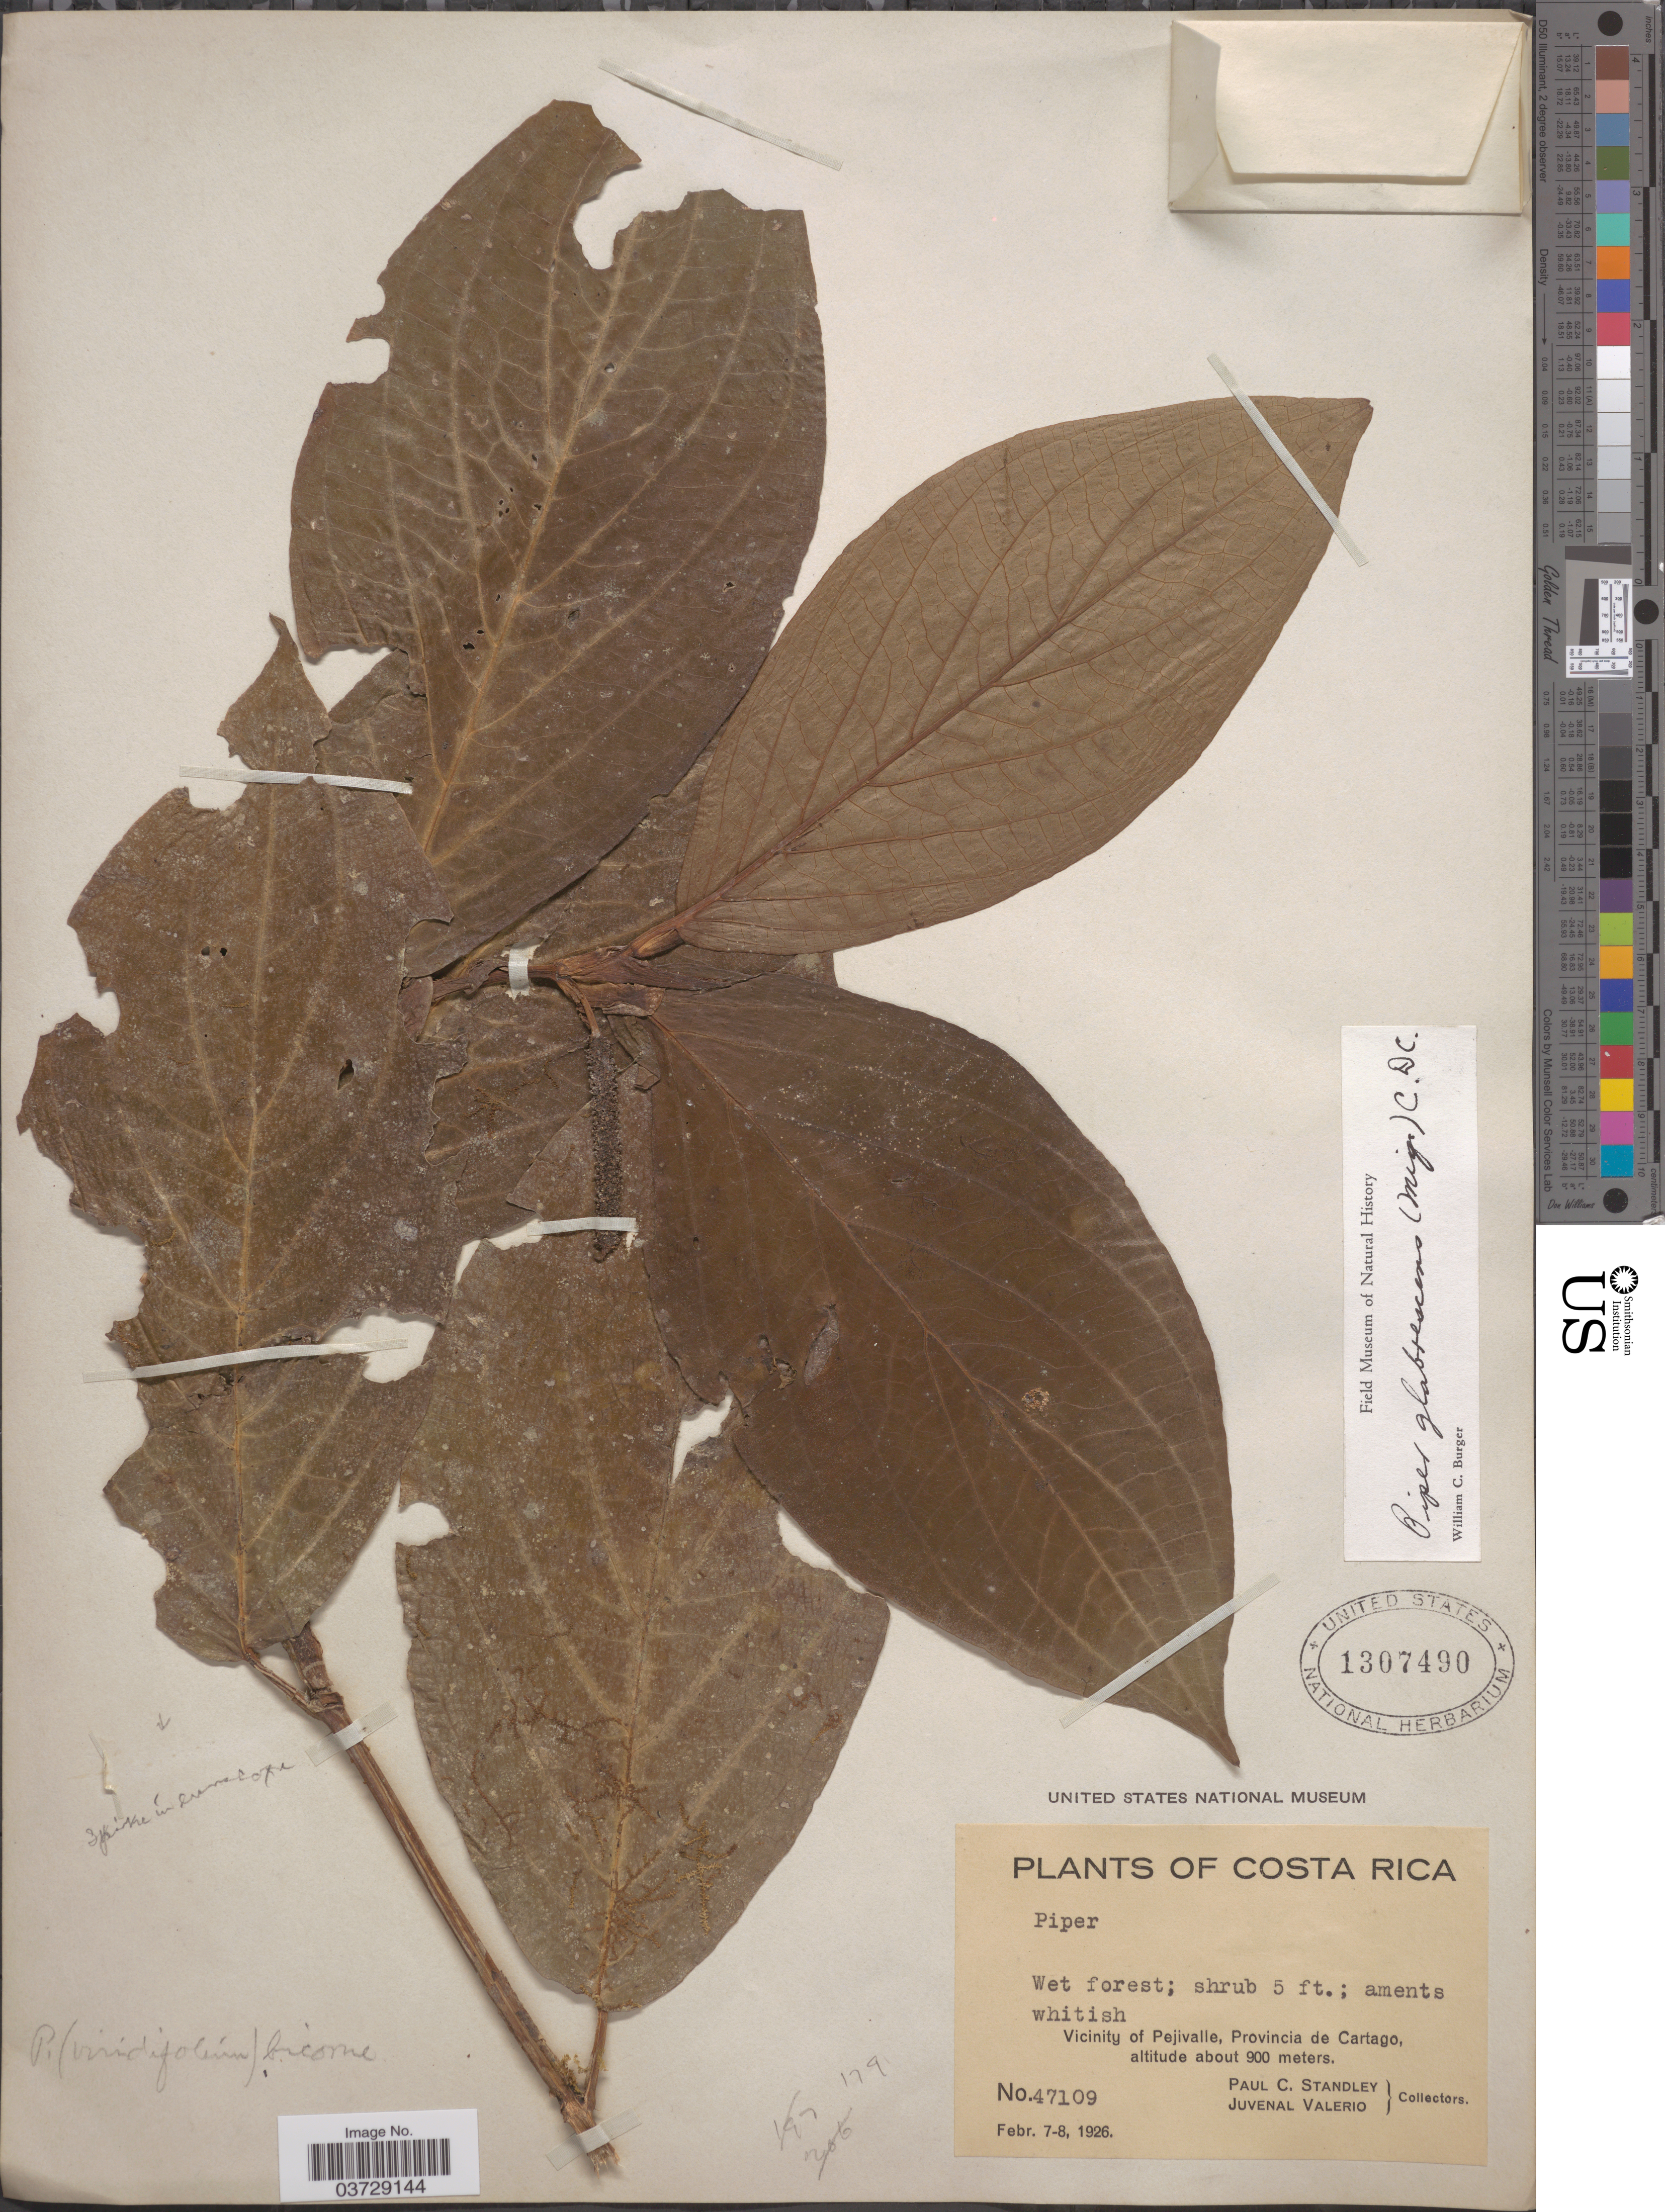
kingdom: Plantae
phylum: Tracheophyta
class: Magnoliopsida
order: Piperales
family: Piperaceae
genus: Piper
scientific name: Piper glabrescens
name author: (Miq.) C. DC.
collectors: P. C. Standley & J. Valerio R.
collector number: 47109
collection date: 1926-02-07/1926-02-08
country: Costa Rica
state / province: Cartago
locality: Vicinity of Pejivalle.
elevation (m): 900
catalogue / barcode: US 1307490